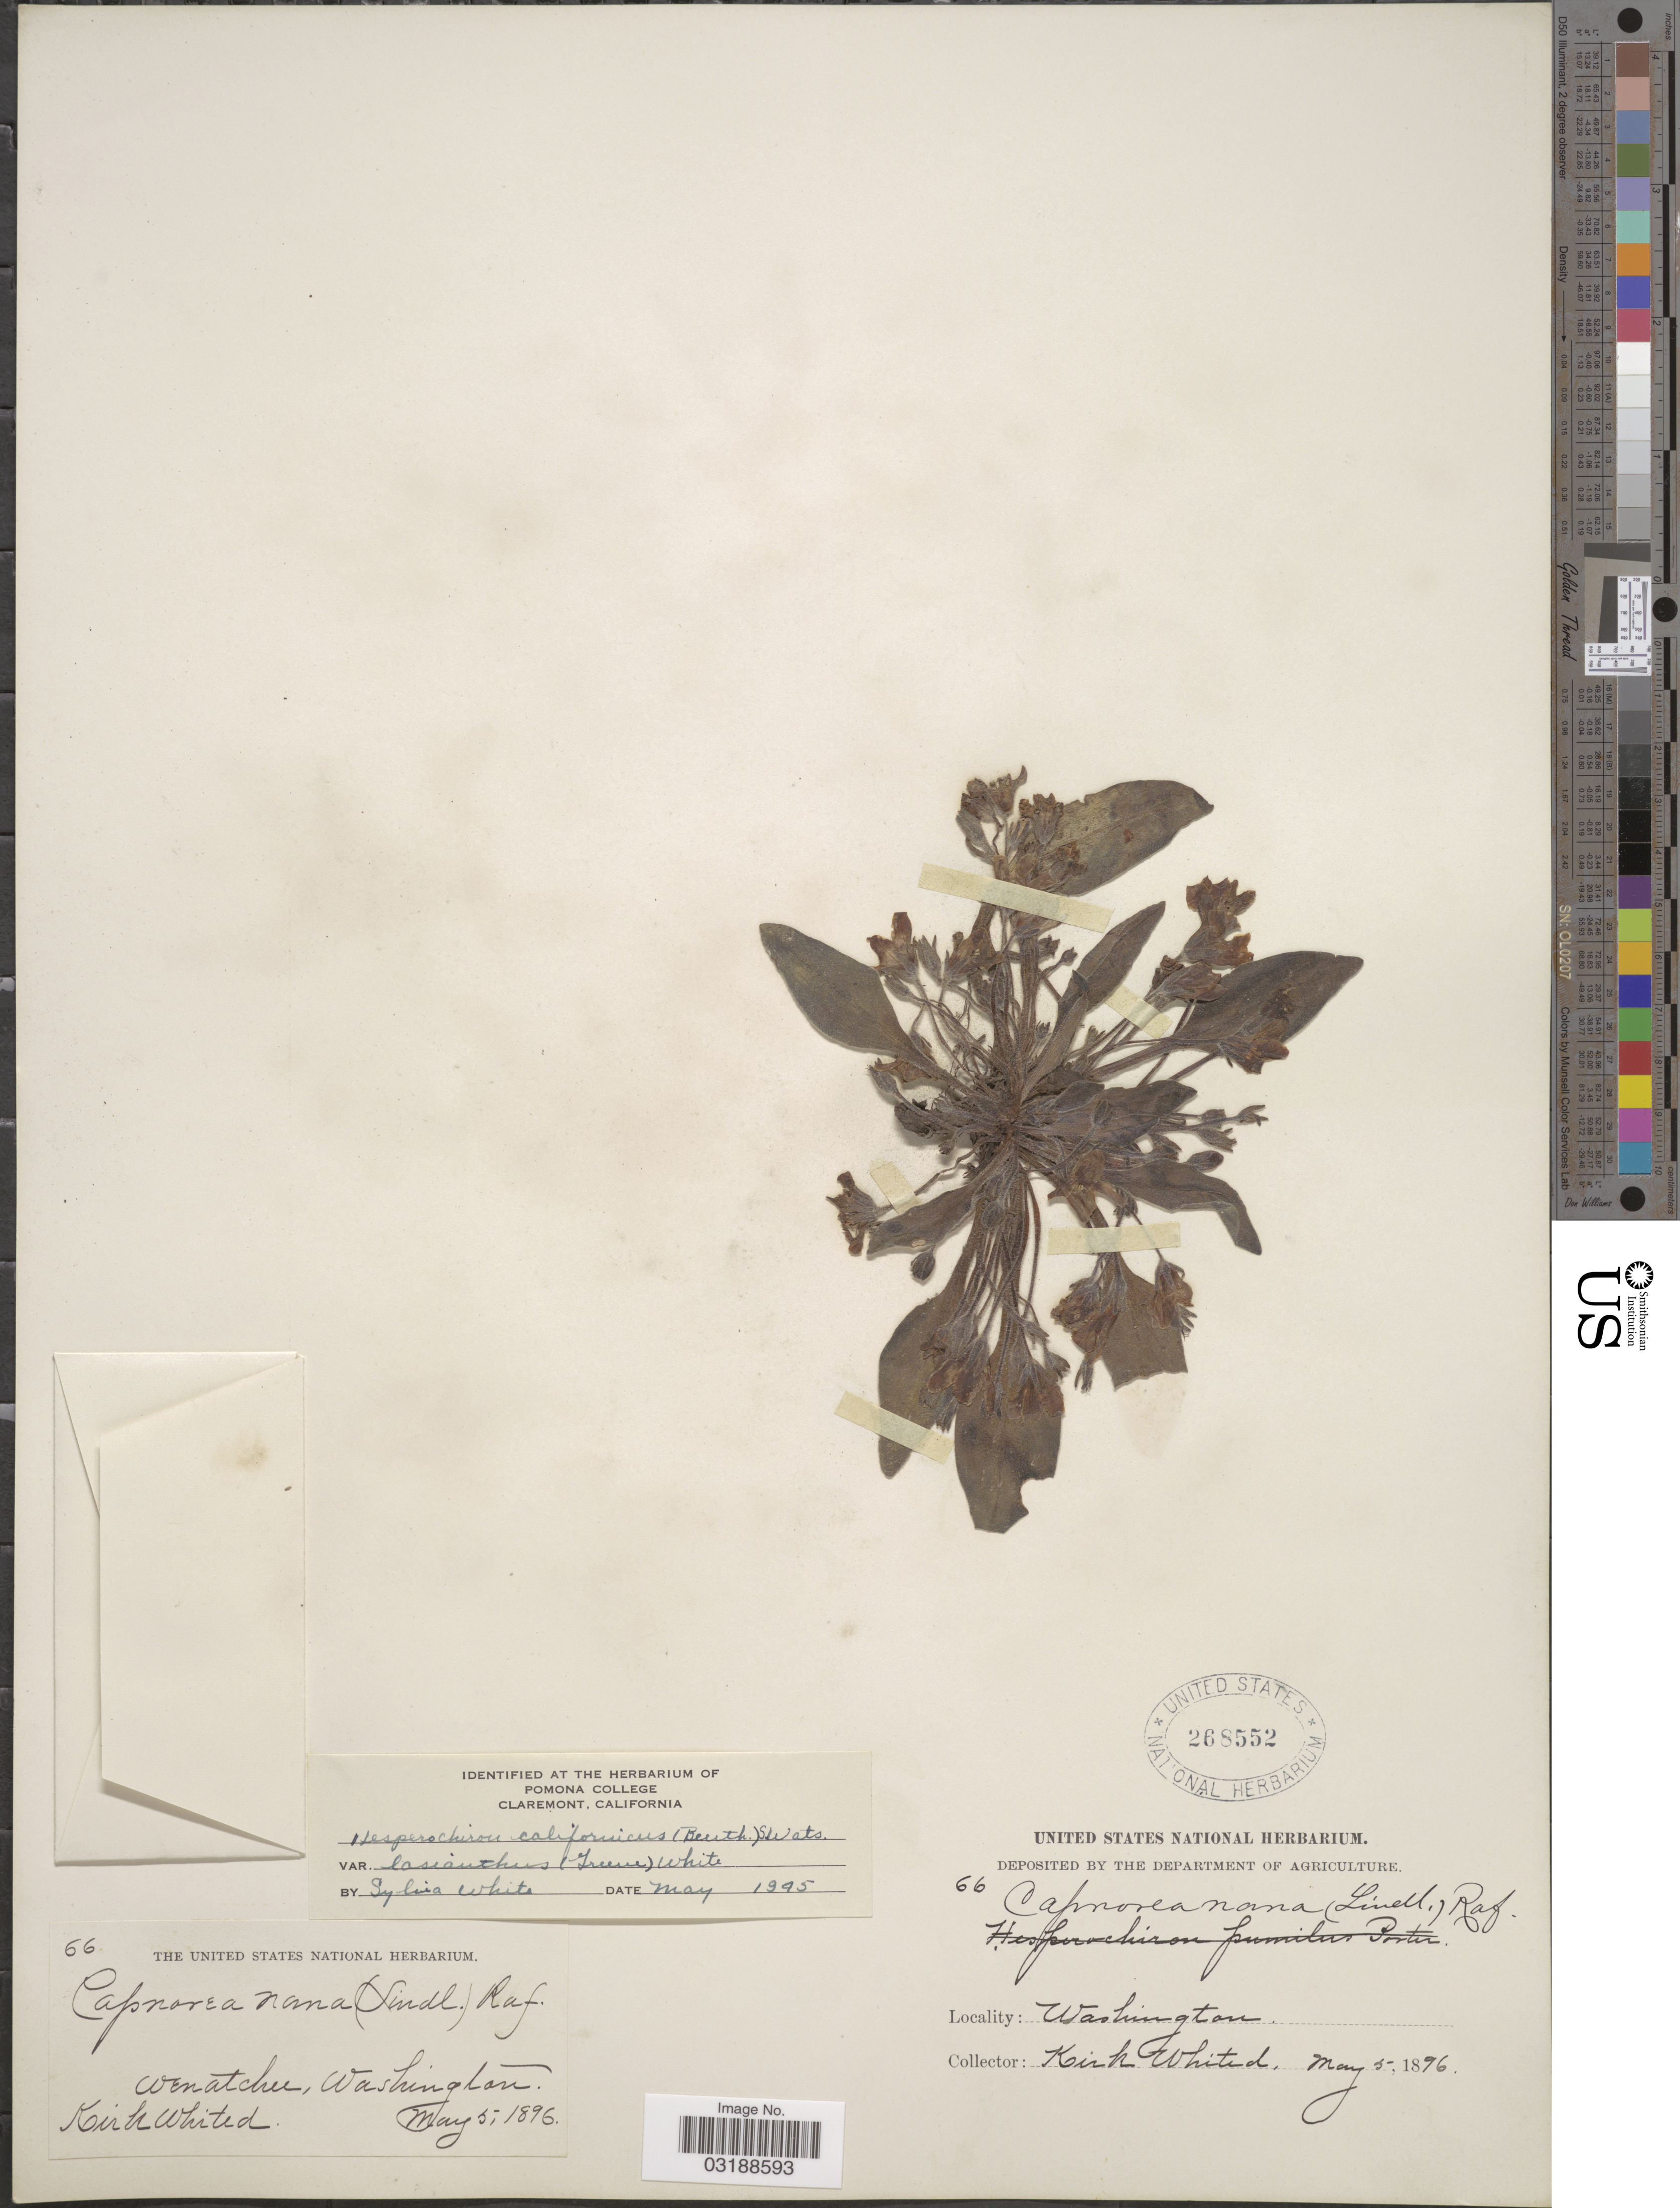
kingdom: Plantae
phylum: Tracheophyta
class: Magnoliopsida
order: Boraginales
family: Hydrophyllaceae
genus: Hesperochiron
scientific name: Hesperochiron californicus var. lasianthus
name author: (Kellogg) Brand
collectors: K. Whited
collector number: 66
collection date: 1896-05-05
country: United States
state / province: Washington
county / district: Chelan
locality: Wenatchee,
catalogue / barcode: US 268552